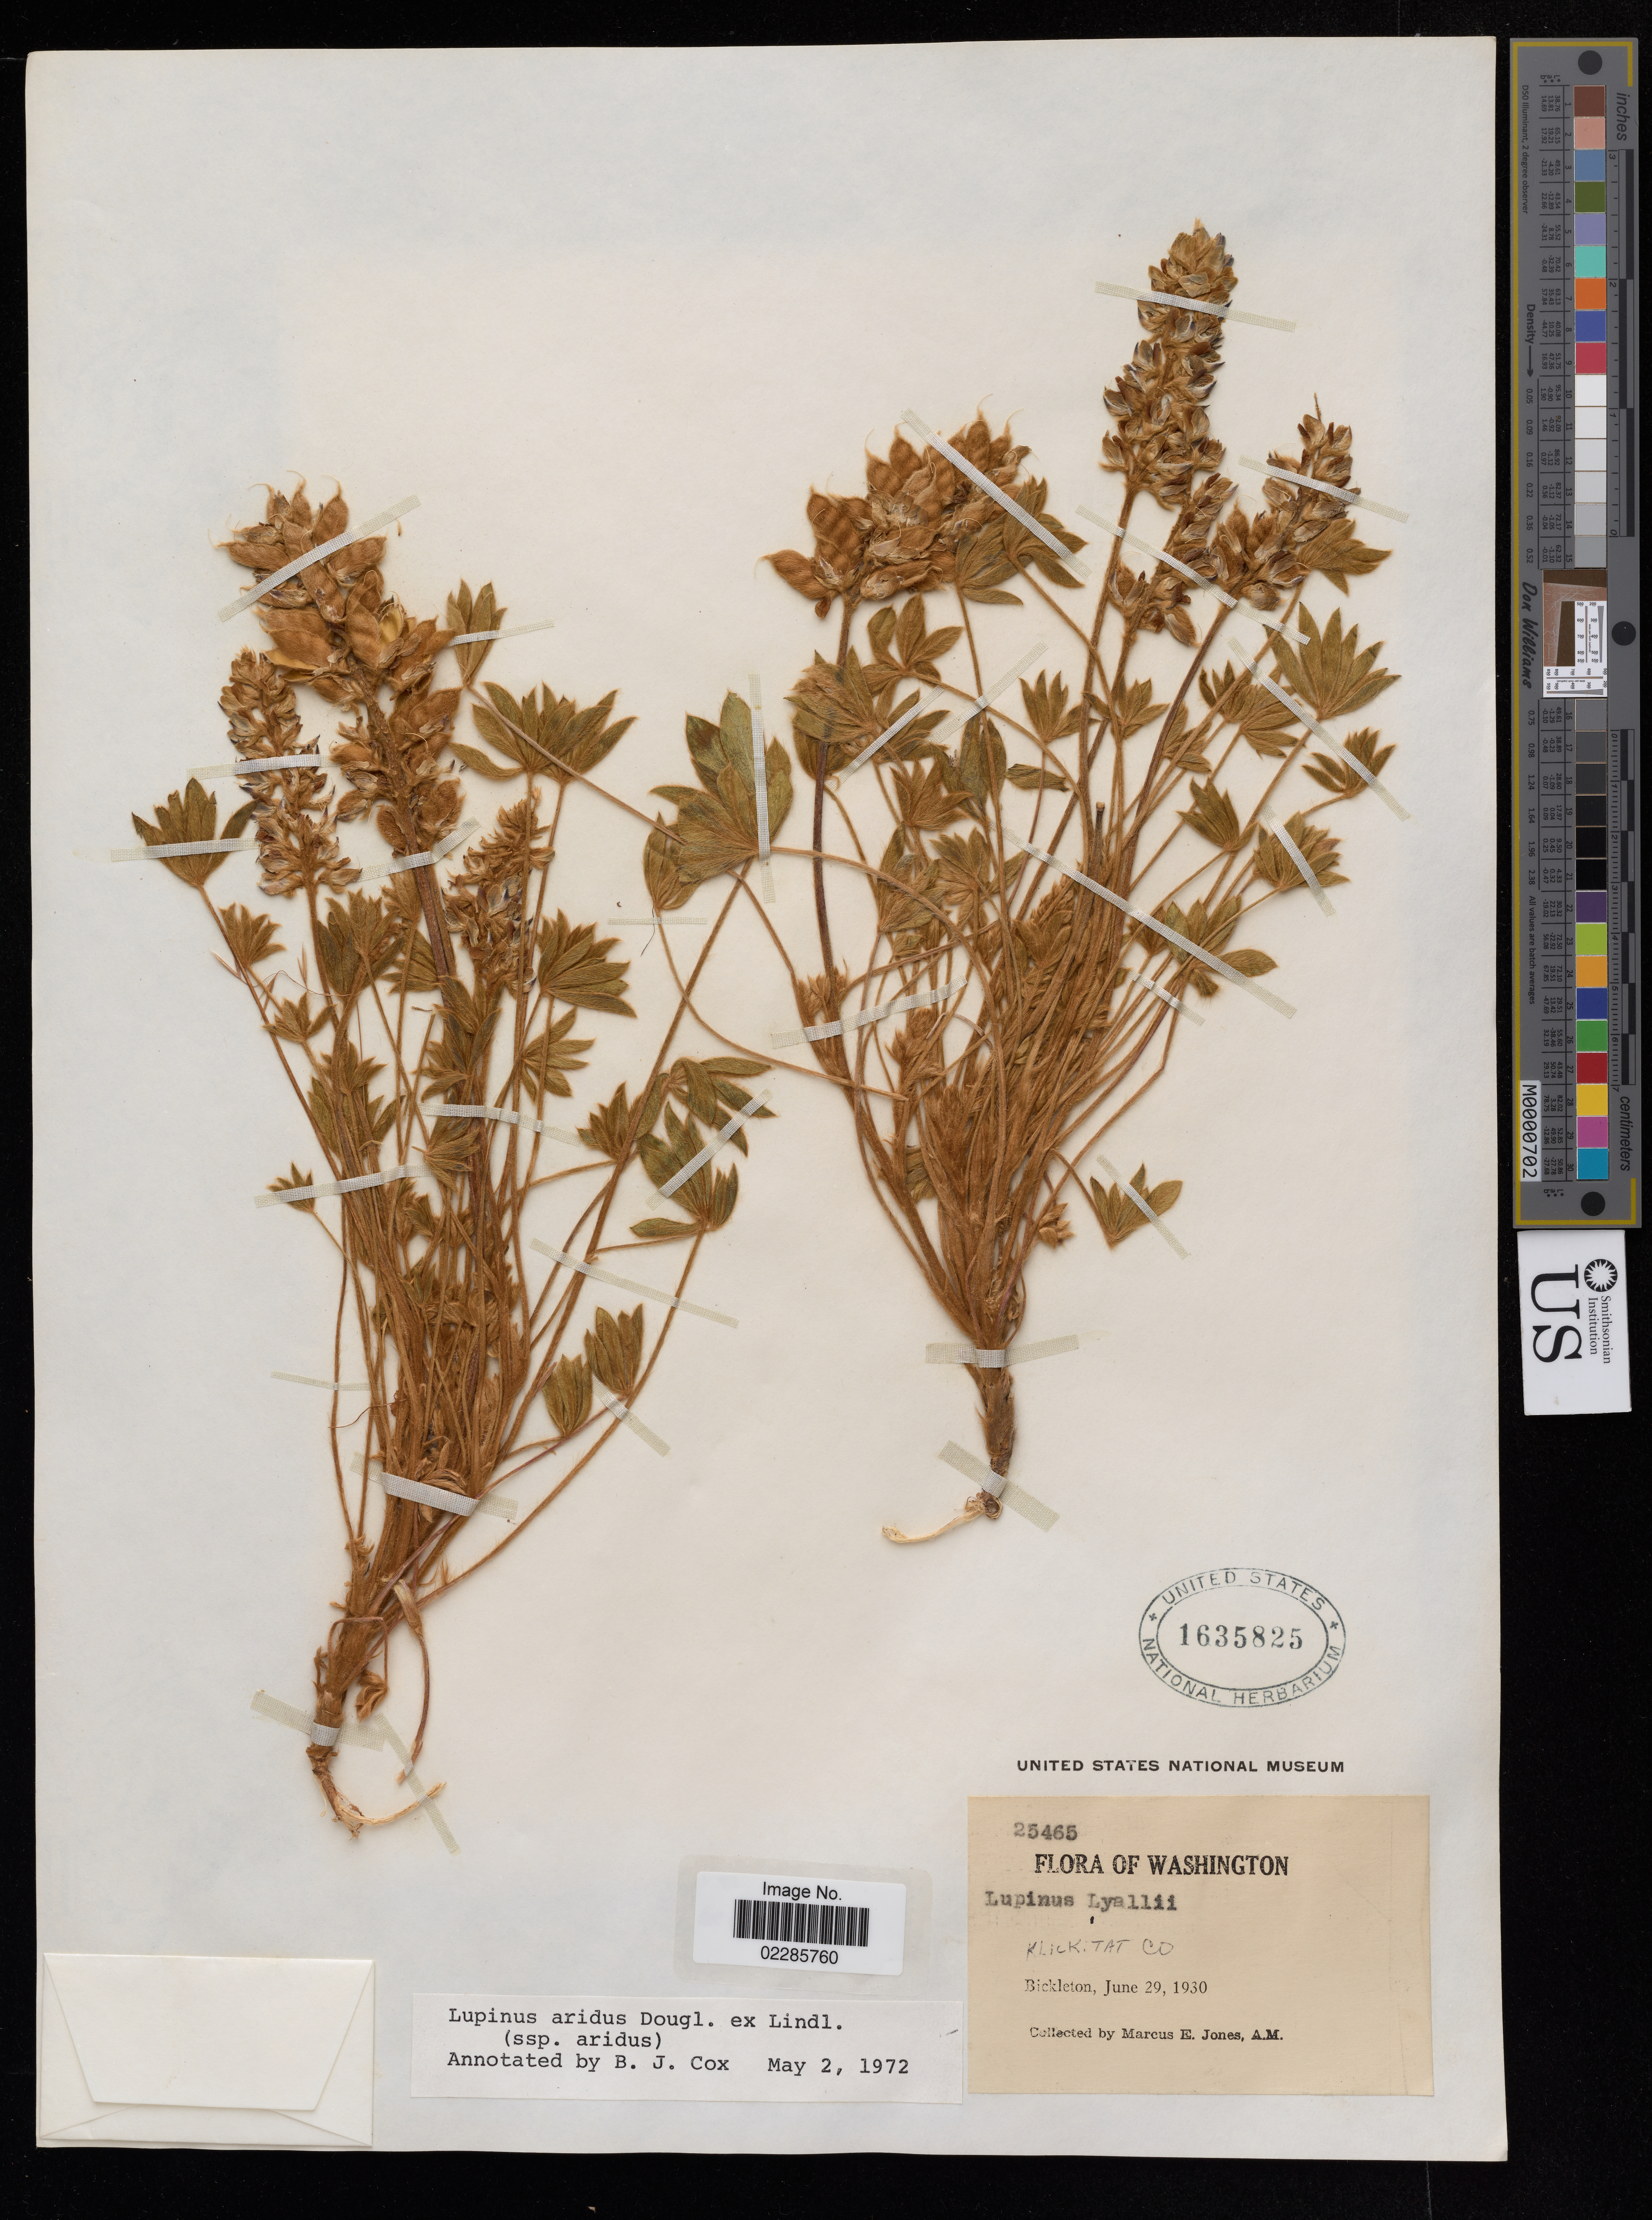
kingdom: Plantae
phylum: Tracheophyta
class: Magnoliopsida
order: Fabales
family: Fabaceae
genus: Lupinus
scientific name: Lupinus aridus subsp. aridus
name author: Douglas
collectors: M. E. Jones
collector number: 25465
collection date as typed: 29 Jun 1930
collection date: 1930-06-29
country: United States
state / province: Washington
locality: Bickleton.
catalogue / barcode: US 1635825